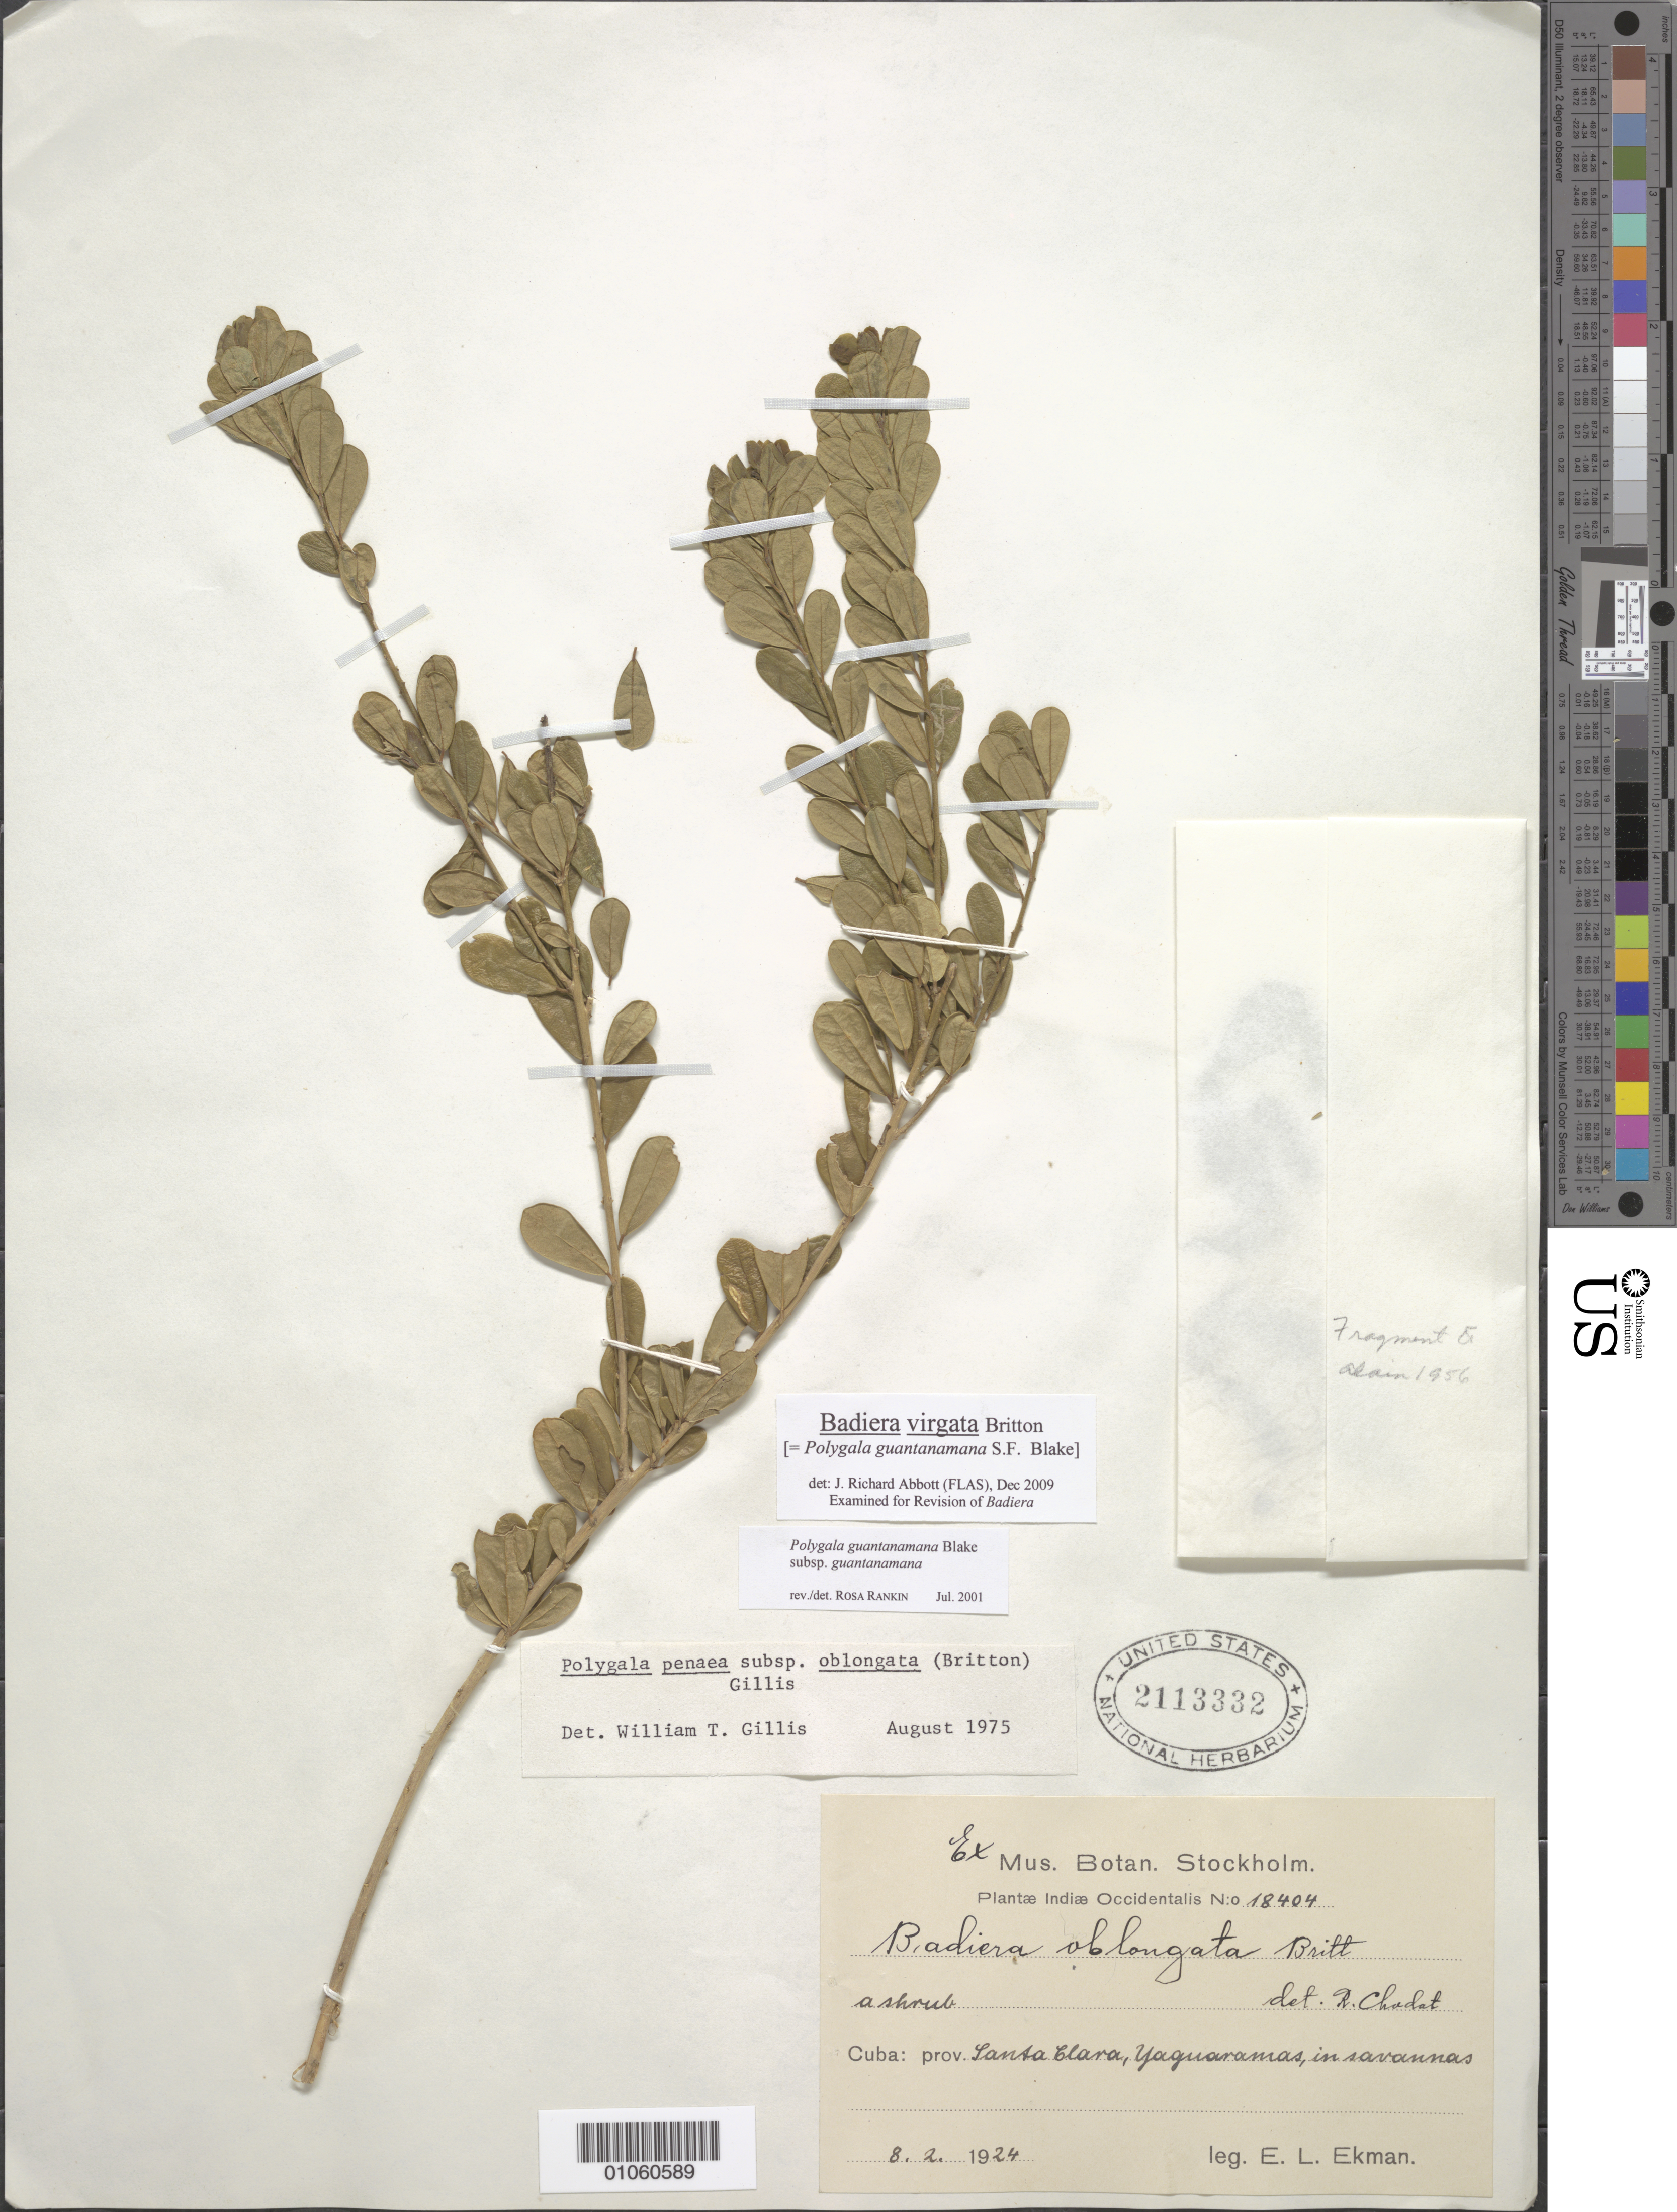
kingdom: Plantae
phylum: Tracheophyta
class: Magnoliopsida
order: Fabales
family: Polygalaceae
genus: Badiera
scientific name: Badiera virgata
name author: Britton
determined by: Abbott, J. R., (FLAS)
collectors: E. L. Ekman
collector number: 18404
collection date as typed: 08 Feb 1924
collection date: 1924-02-08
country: Cuba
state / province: Santa Clara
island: Cuba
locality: Yaguaramas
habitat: Savannas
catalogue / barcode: US 2113332